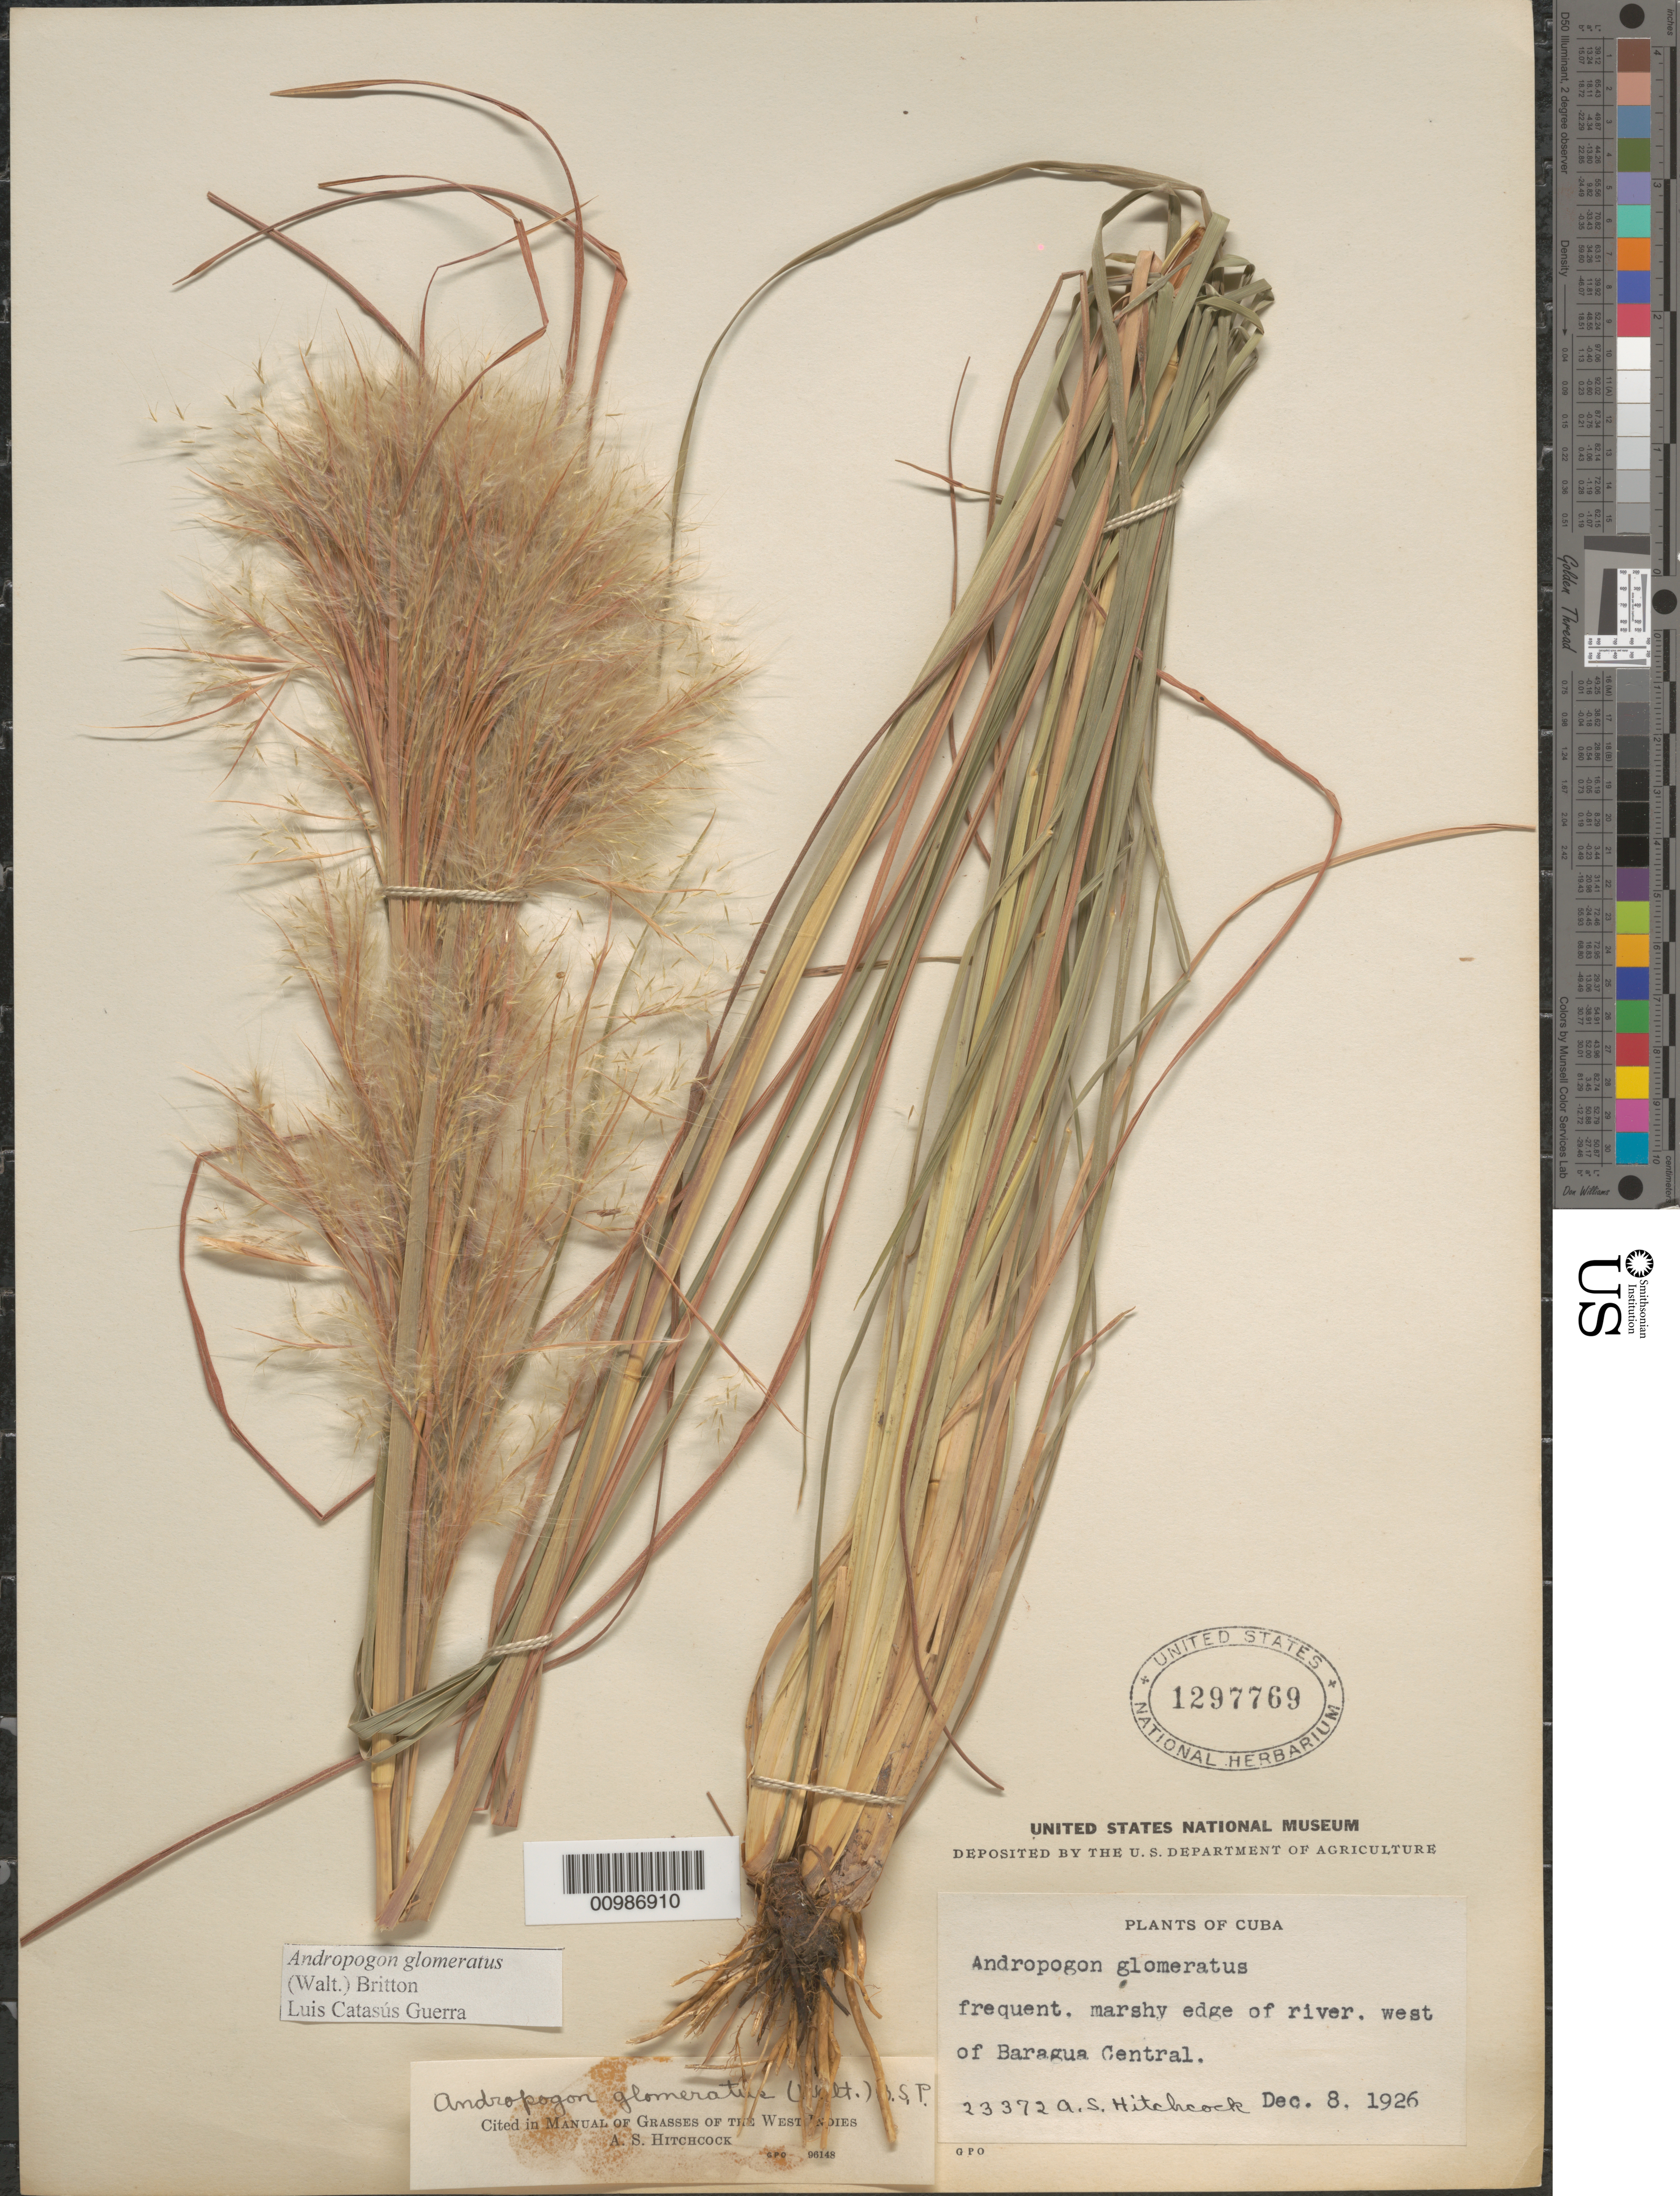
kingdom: Plantae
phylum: Tracheophyta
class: Liliopsida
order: Poales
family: Poaceae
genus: Andropogon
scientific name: Andropogon glomeratus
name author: (Walter) Britton, Stearns & Poggenb.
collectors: A. S. Hitchcock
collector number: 23372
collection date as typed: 08 Dec 1926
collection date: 1926-12-08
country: Cuba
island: Cuba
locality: W of Baragua Central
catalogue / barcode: US 1297769